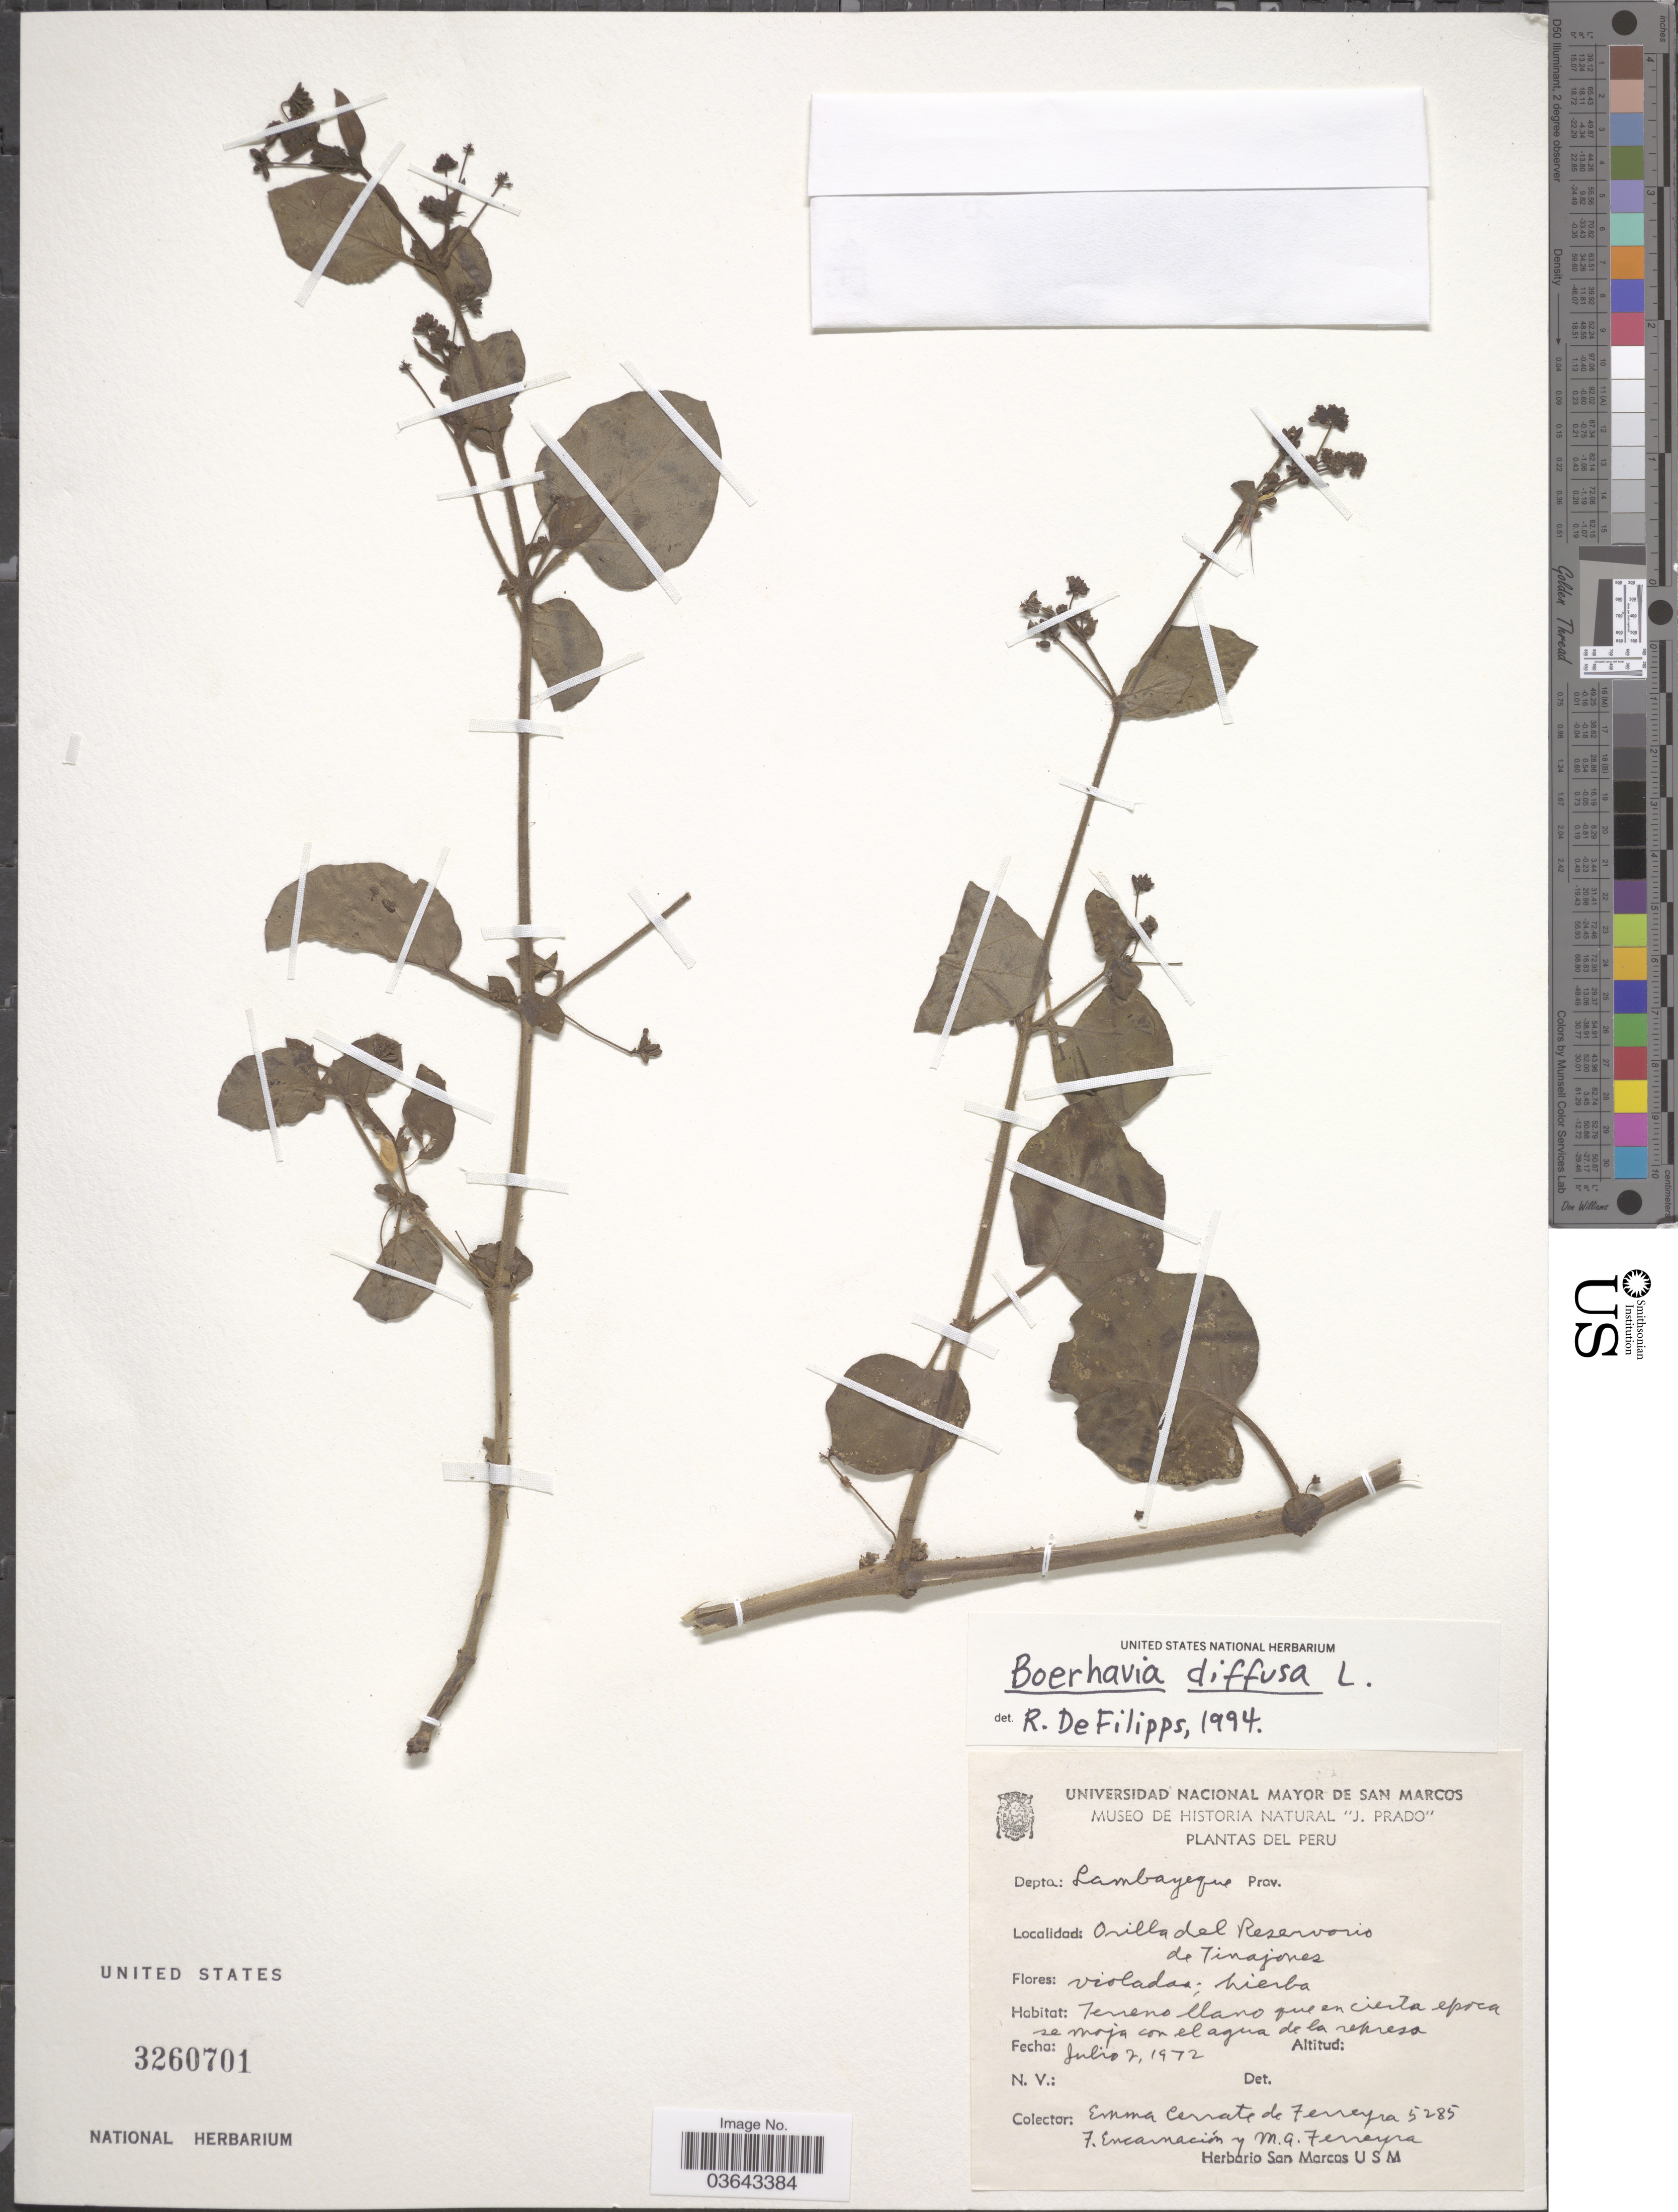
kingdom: Plantae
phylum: Tracheophyta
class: Magnoliopsida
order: Caryophyllales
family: Nyctaginaceae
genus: Boerhavia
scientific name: Boerhavia diffusa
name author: L.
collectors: E. Cerrate, F. Encarnación & M. Ferreyra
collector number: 5285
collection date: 1972-07-02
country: Peru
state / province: Lambayeque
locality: Orilla del Reservorio de Tinajones, Depto. Lambayeque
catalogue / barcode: US 3260701